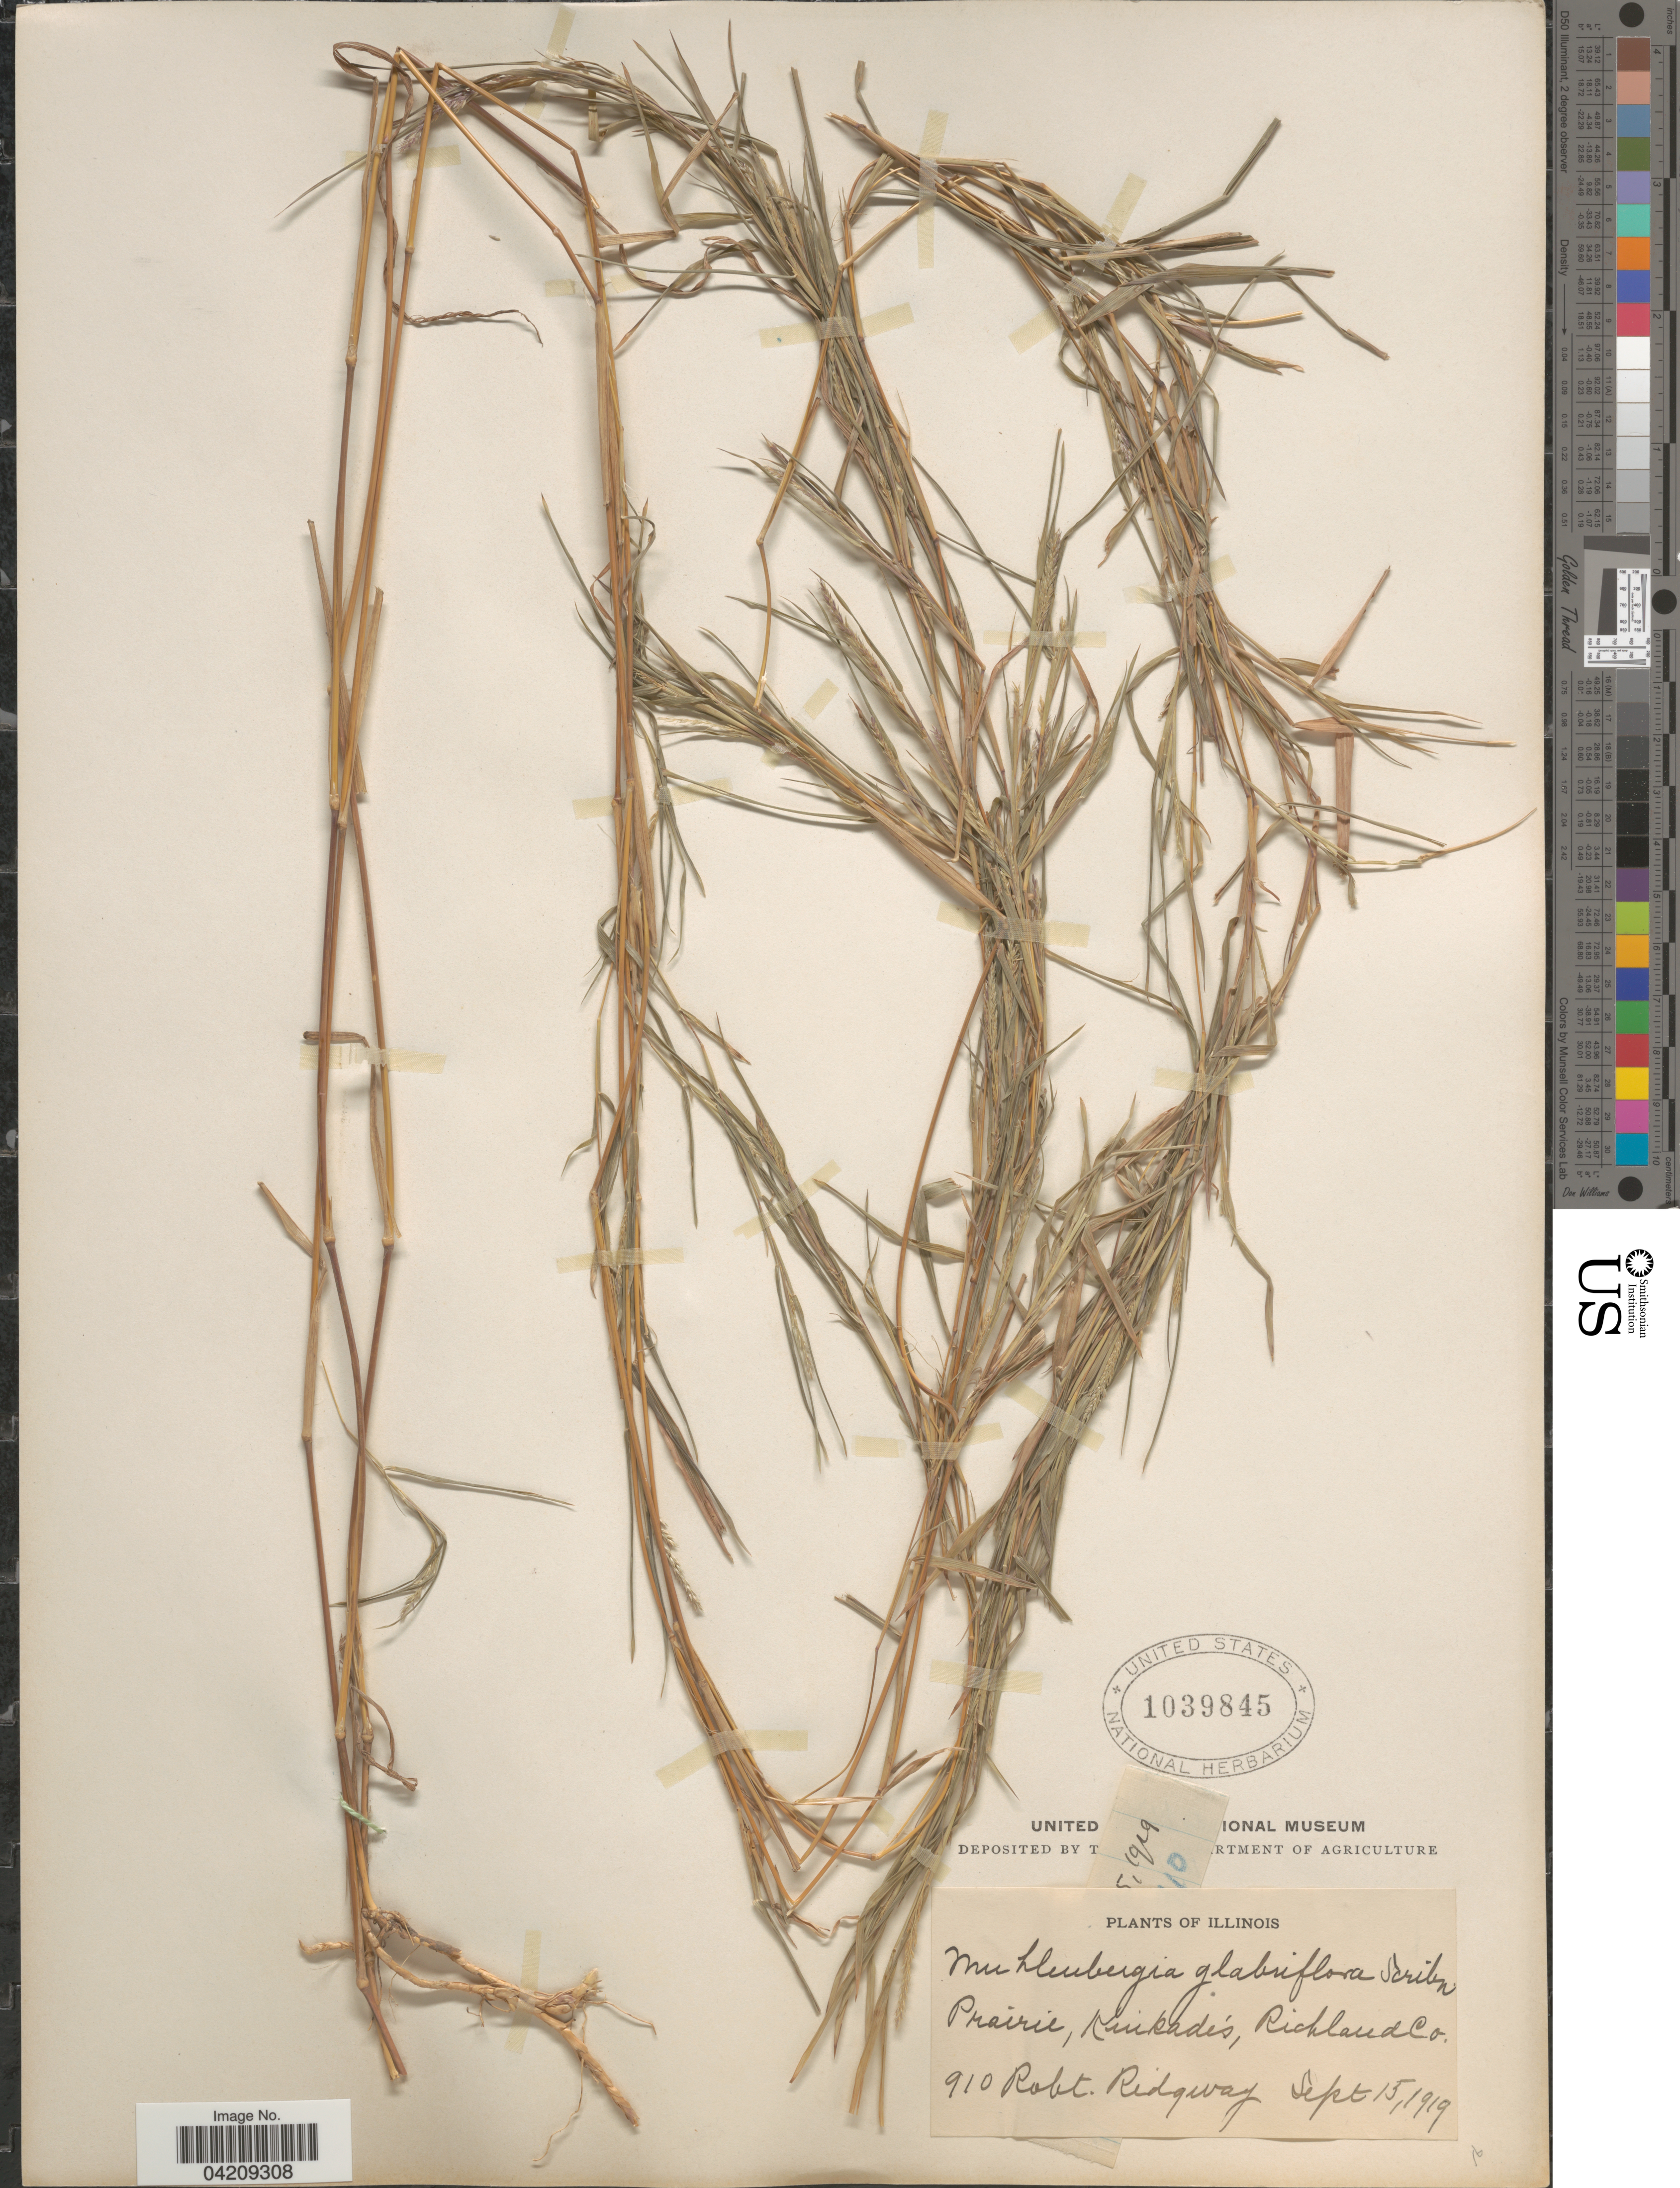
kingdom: Plantae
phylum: Tracheophyta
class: Liliopsida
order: Poales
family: Poaceae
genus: Muhlenbergia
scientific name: Muhlenbergia glabrifloris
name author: Scribn.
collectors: R. Ridgway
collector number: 910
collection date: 1919-09-15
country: United States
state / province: Illinois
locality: Kinkade's, Richland Co.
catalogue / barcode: US 1039845